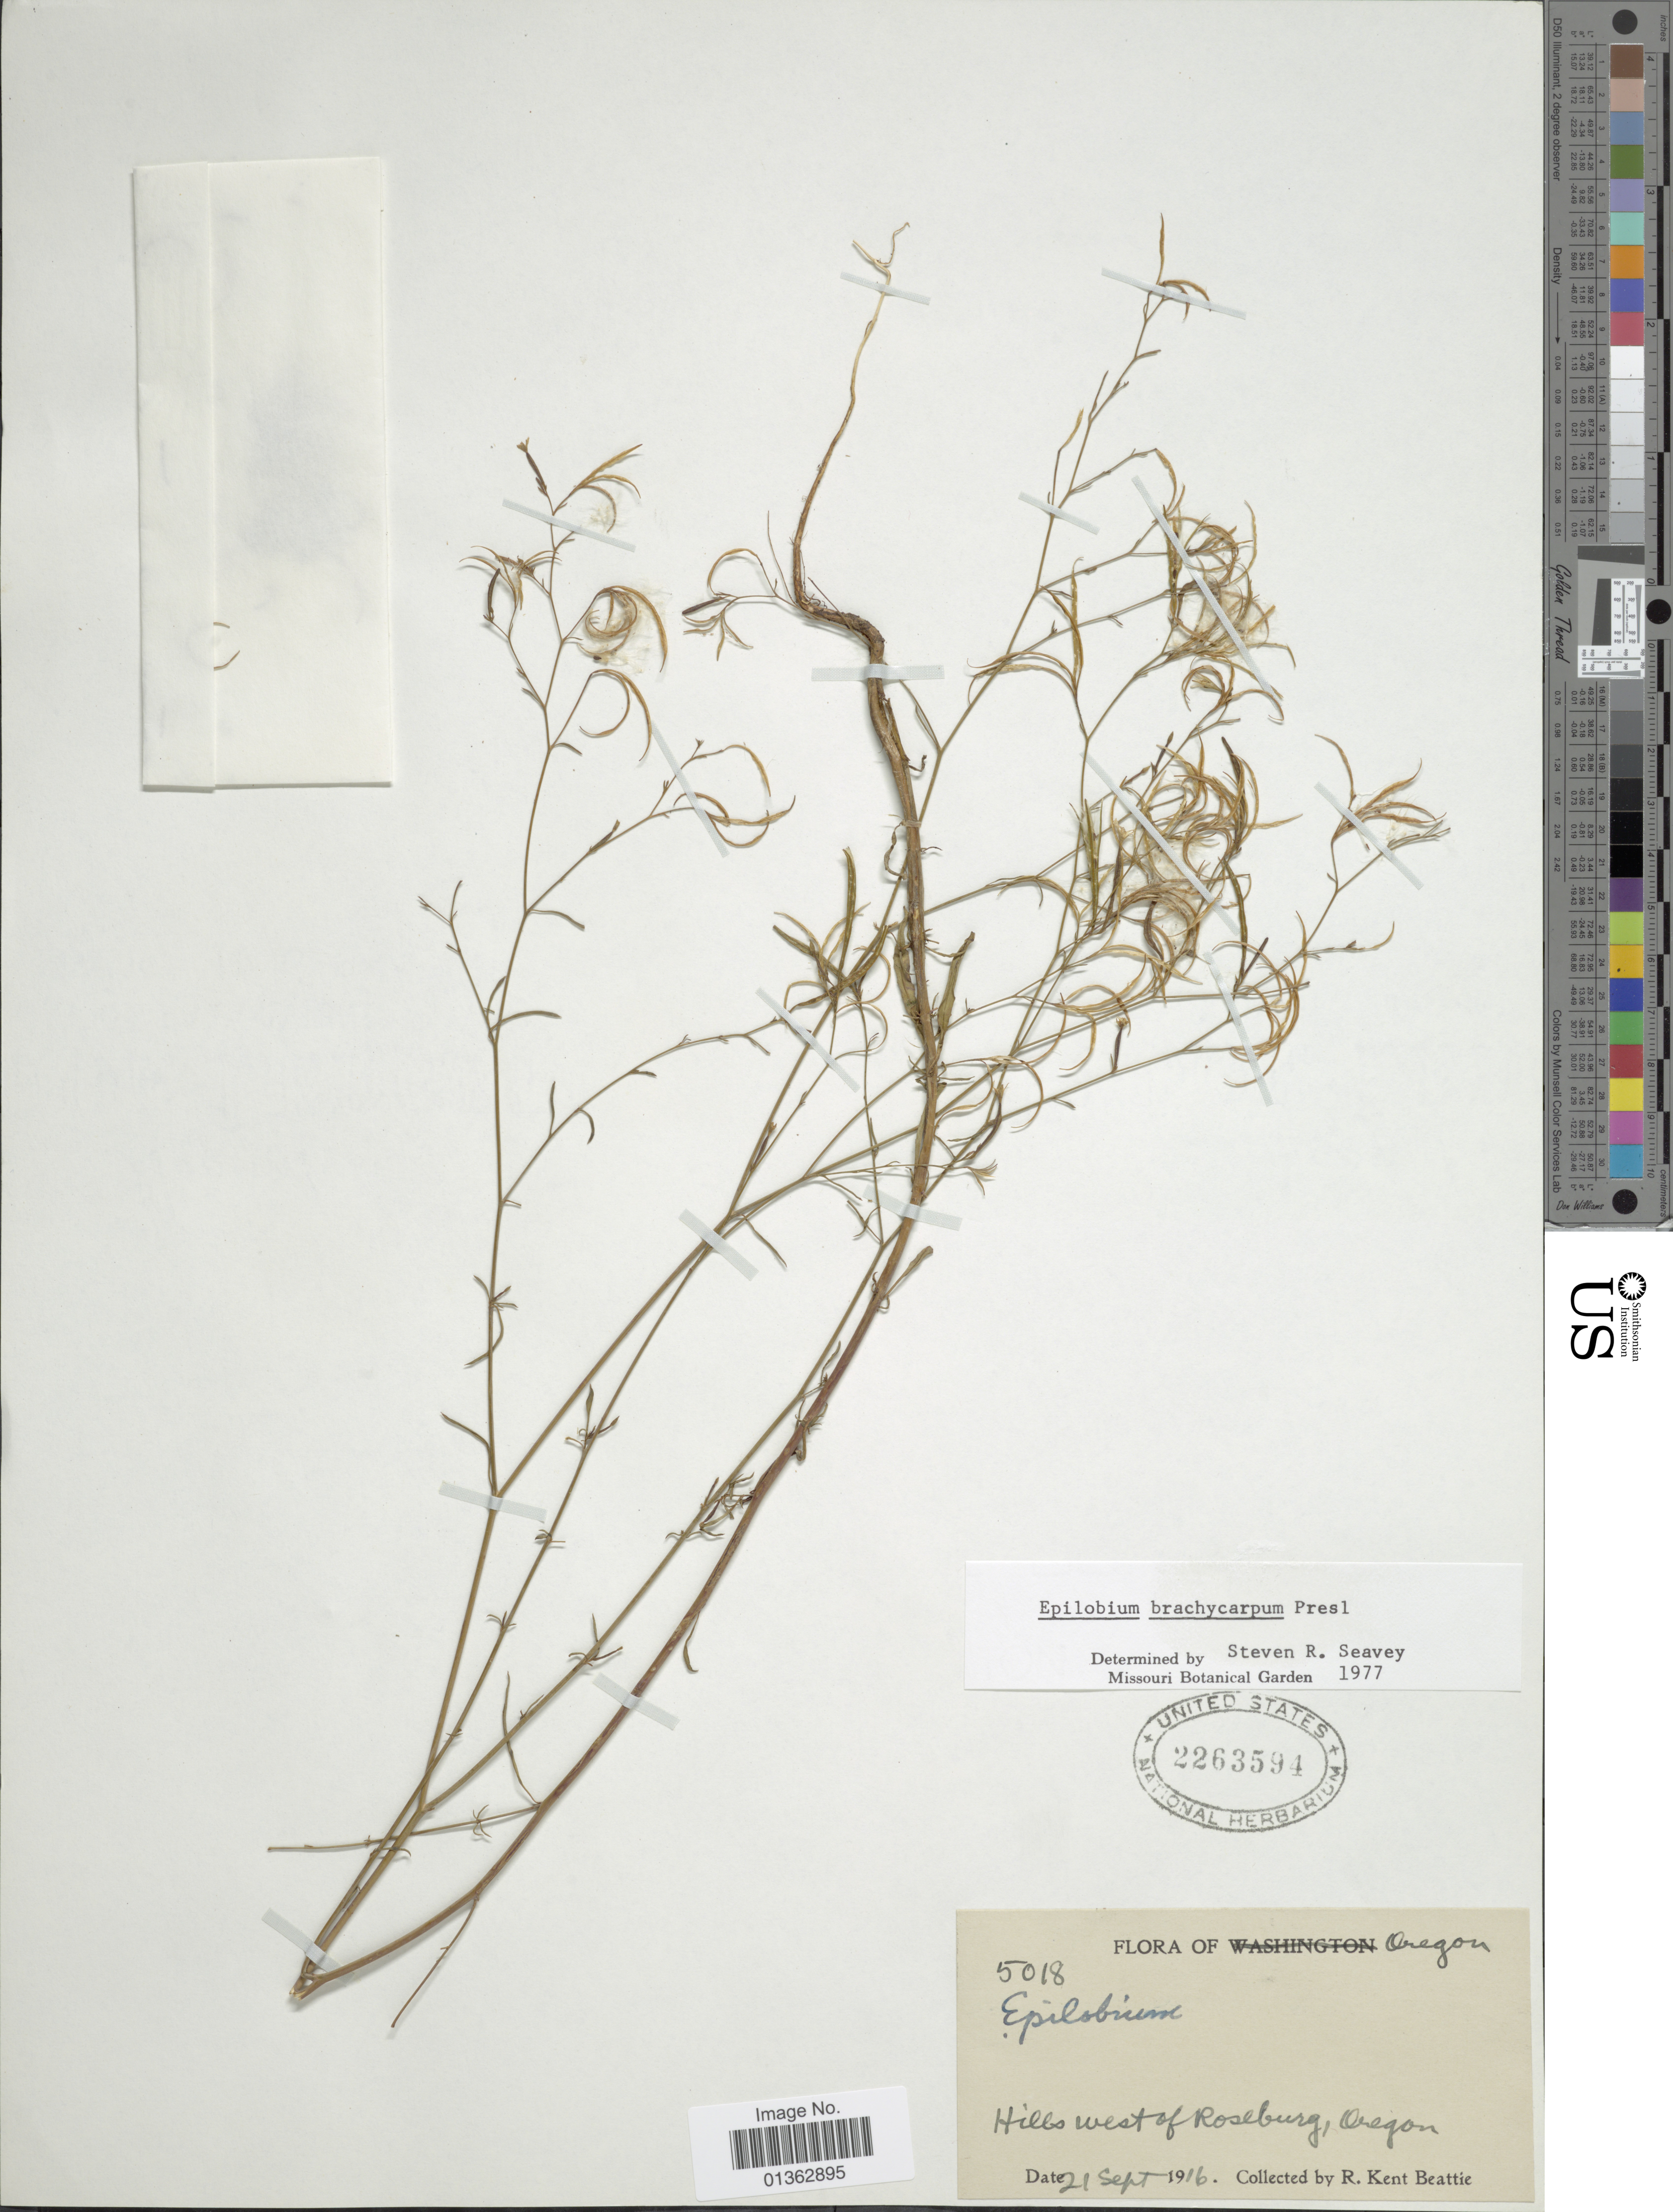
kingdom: Plantae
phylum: Tracheophyta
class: Magnoliopsida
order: Myrtales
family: Onagraceae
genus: Epilobium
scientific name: Epilobium brachycarpum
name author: C. Presl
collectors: R. K. Beattie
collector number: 5018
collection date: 1916-09-21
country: United States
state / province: Oregon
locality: Hills west of Roseburg.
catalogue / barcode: US 2263594